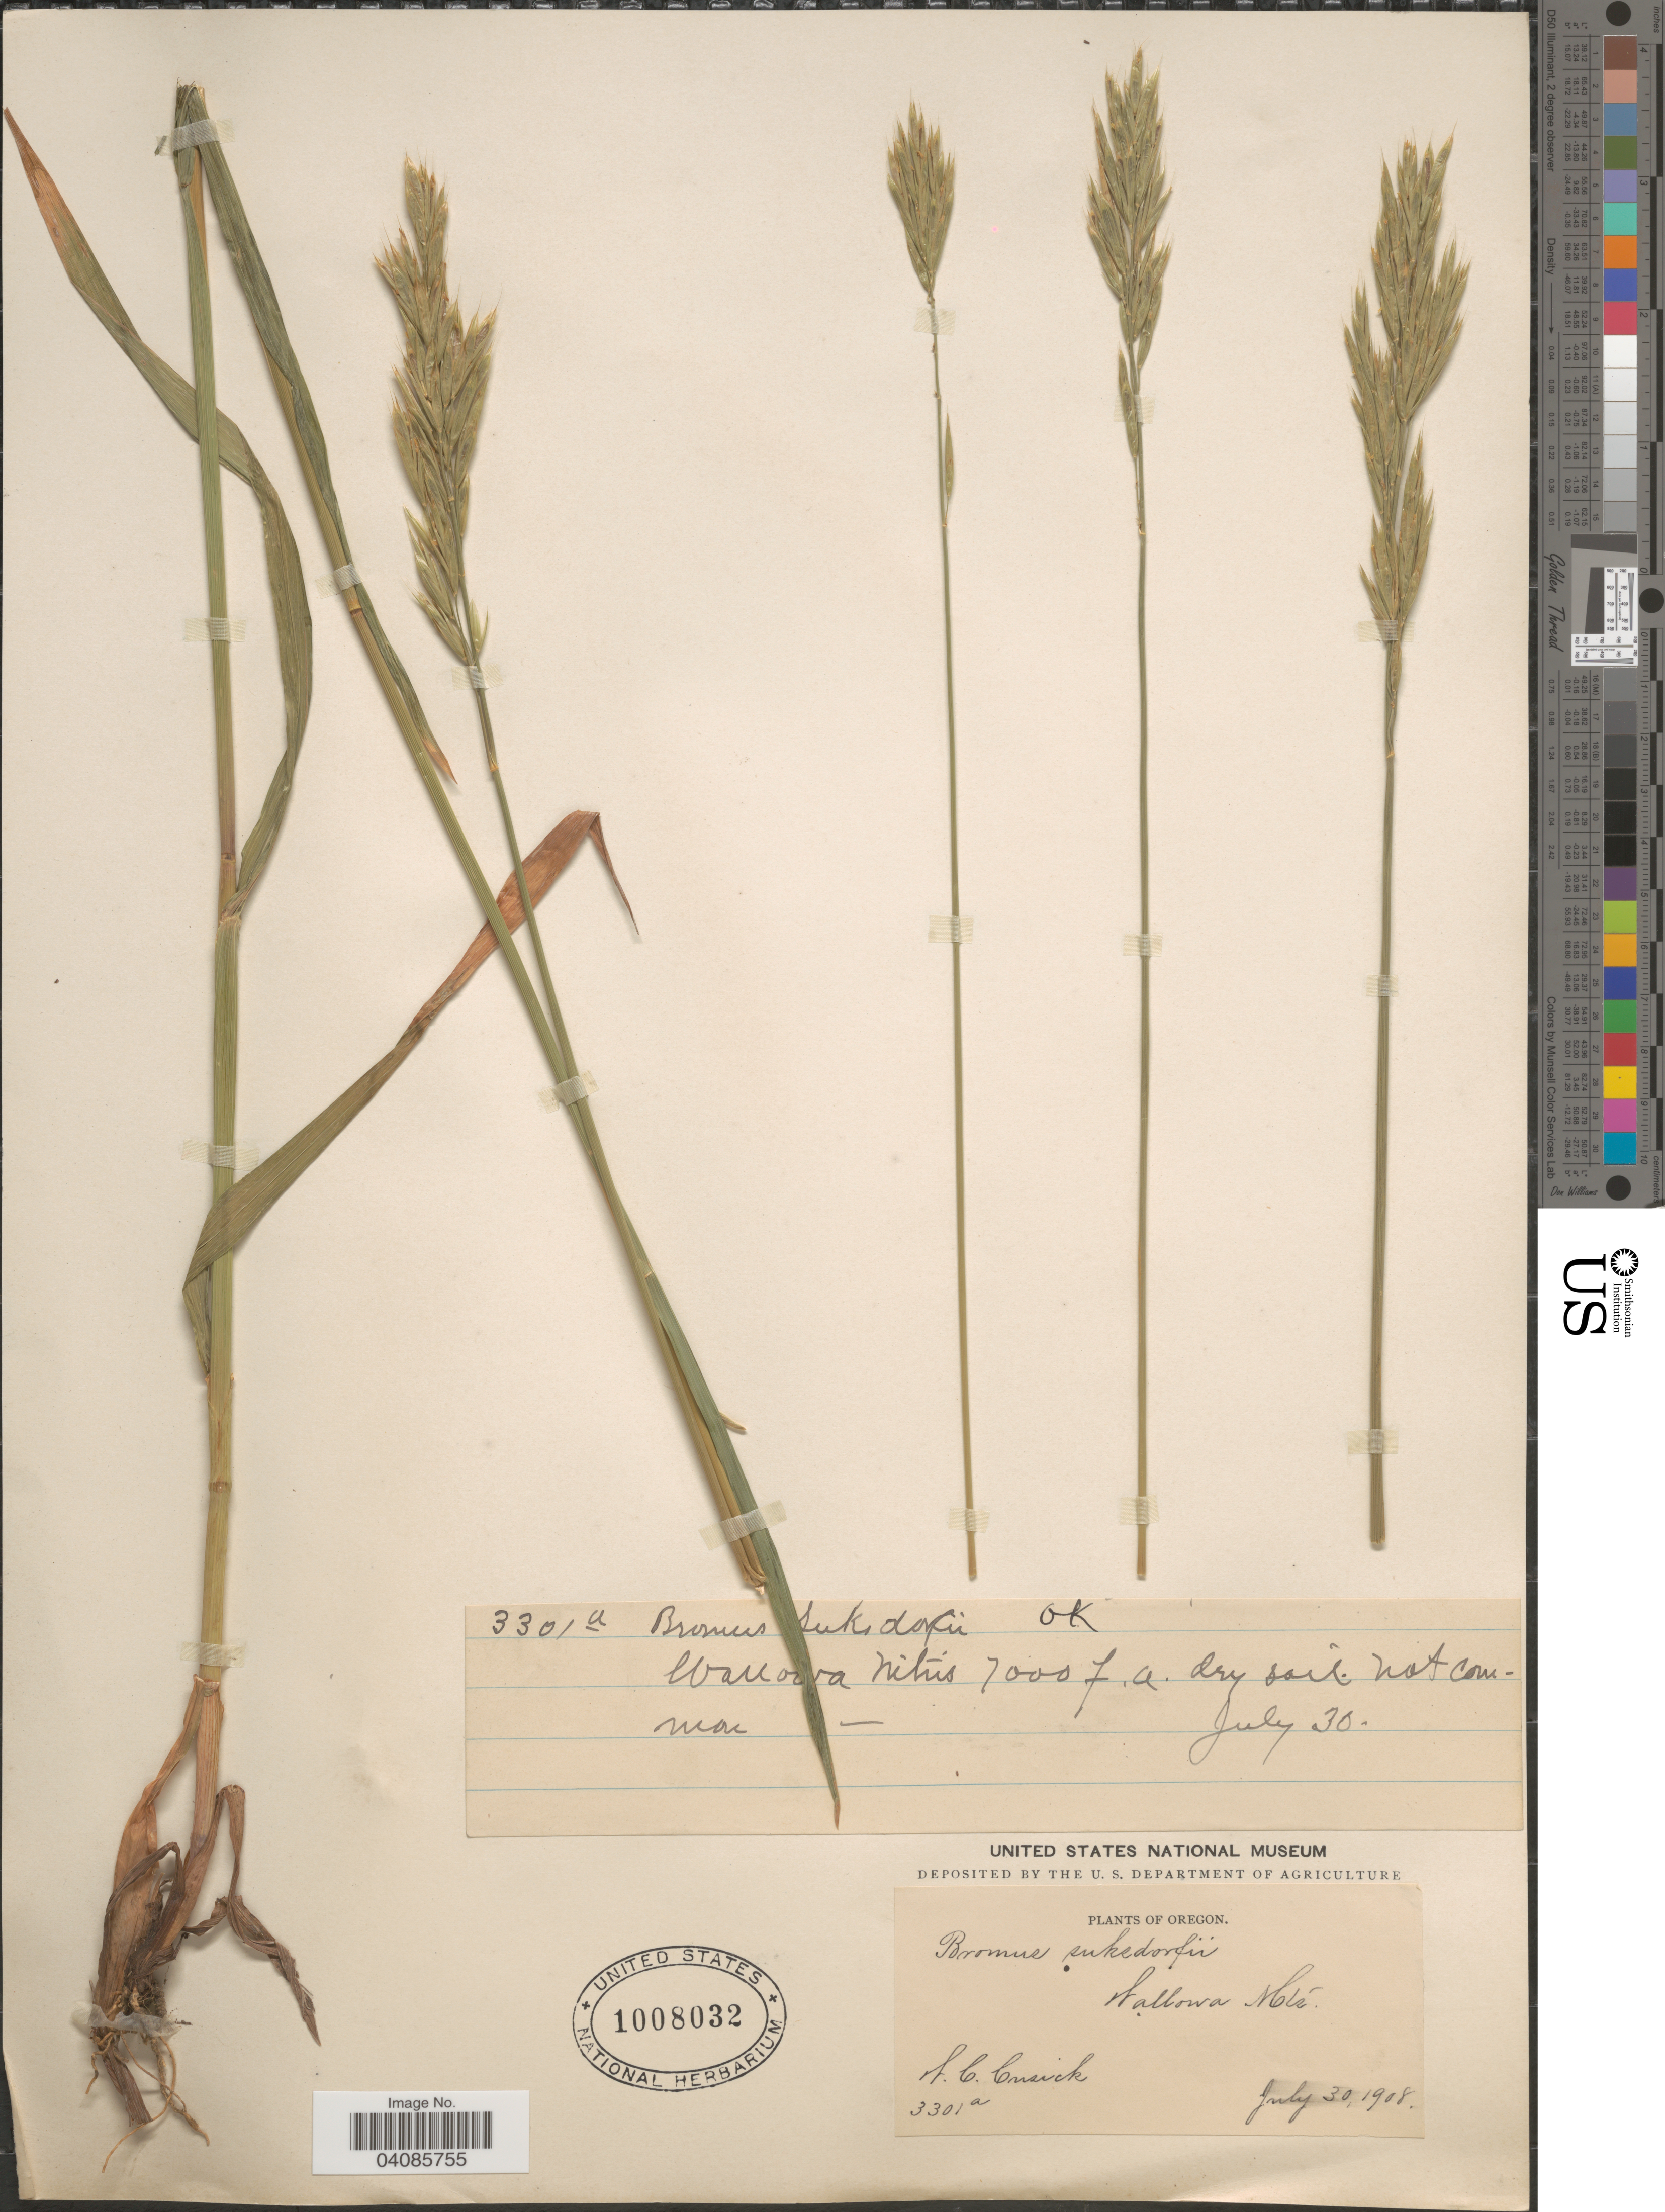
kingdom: Plantae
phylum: Tracheophyta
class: Liliopsida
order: Poales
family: Poaceae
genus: Bromus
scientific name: Bromus suksdorfii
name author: Vasey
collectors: W. C. Cusick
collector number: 3301a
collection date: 1908-07-30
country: United States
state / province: Oregon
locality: Wallowa Mtns.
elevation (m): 2134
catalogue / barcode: US 1008032